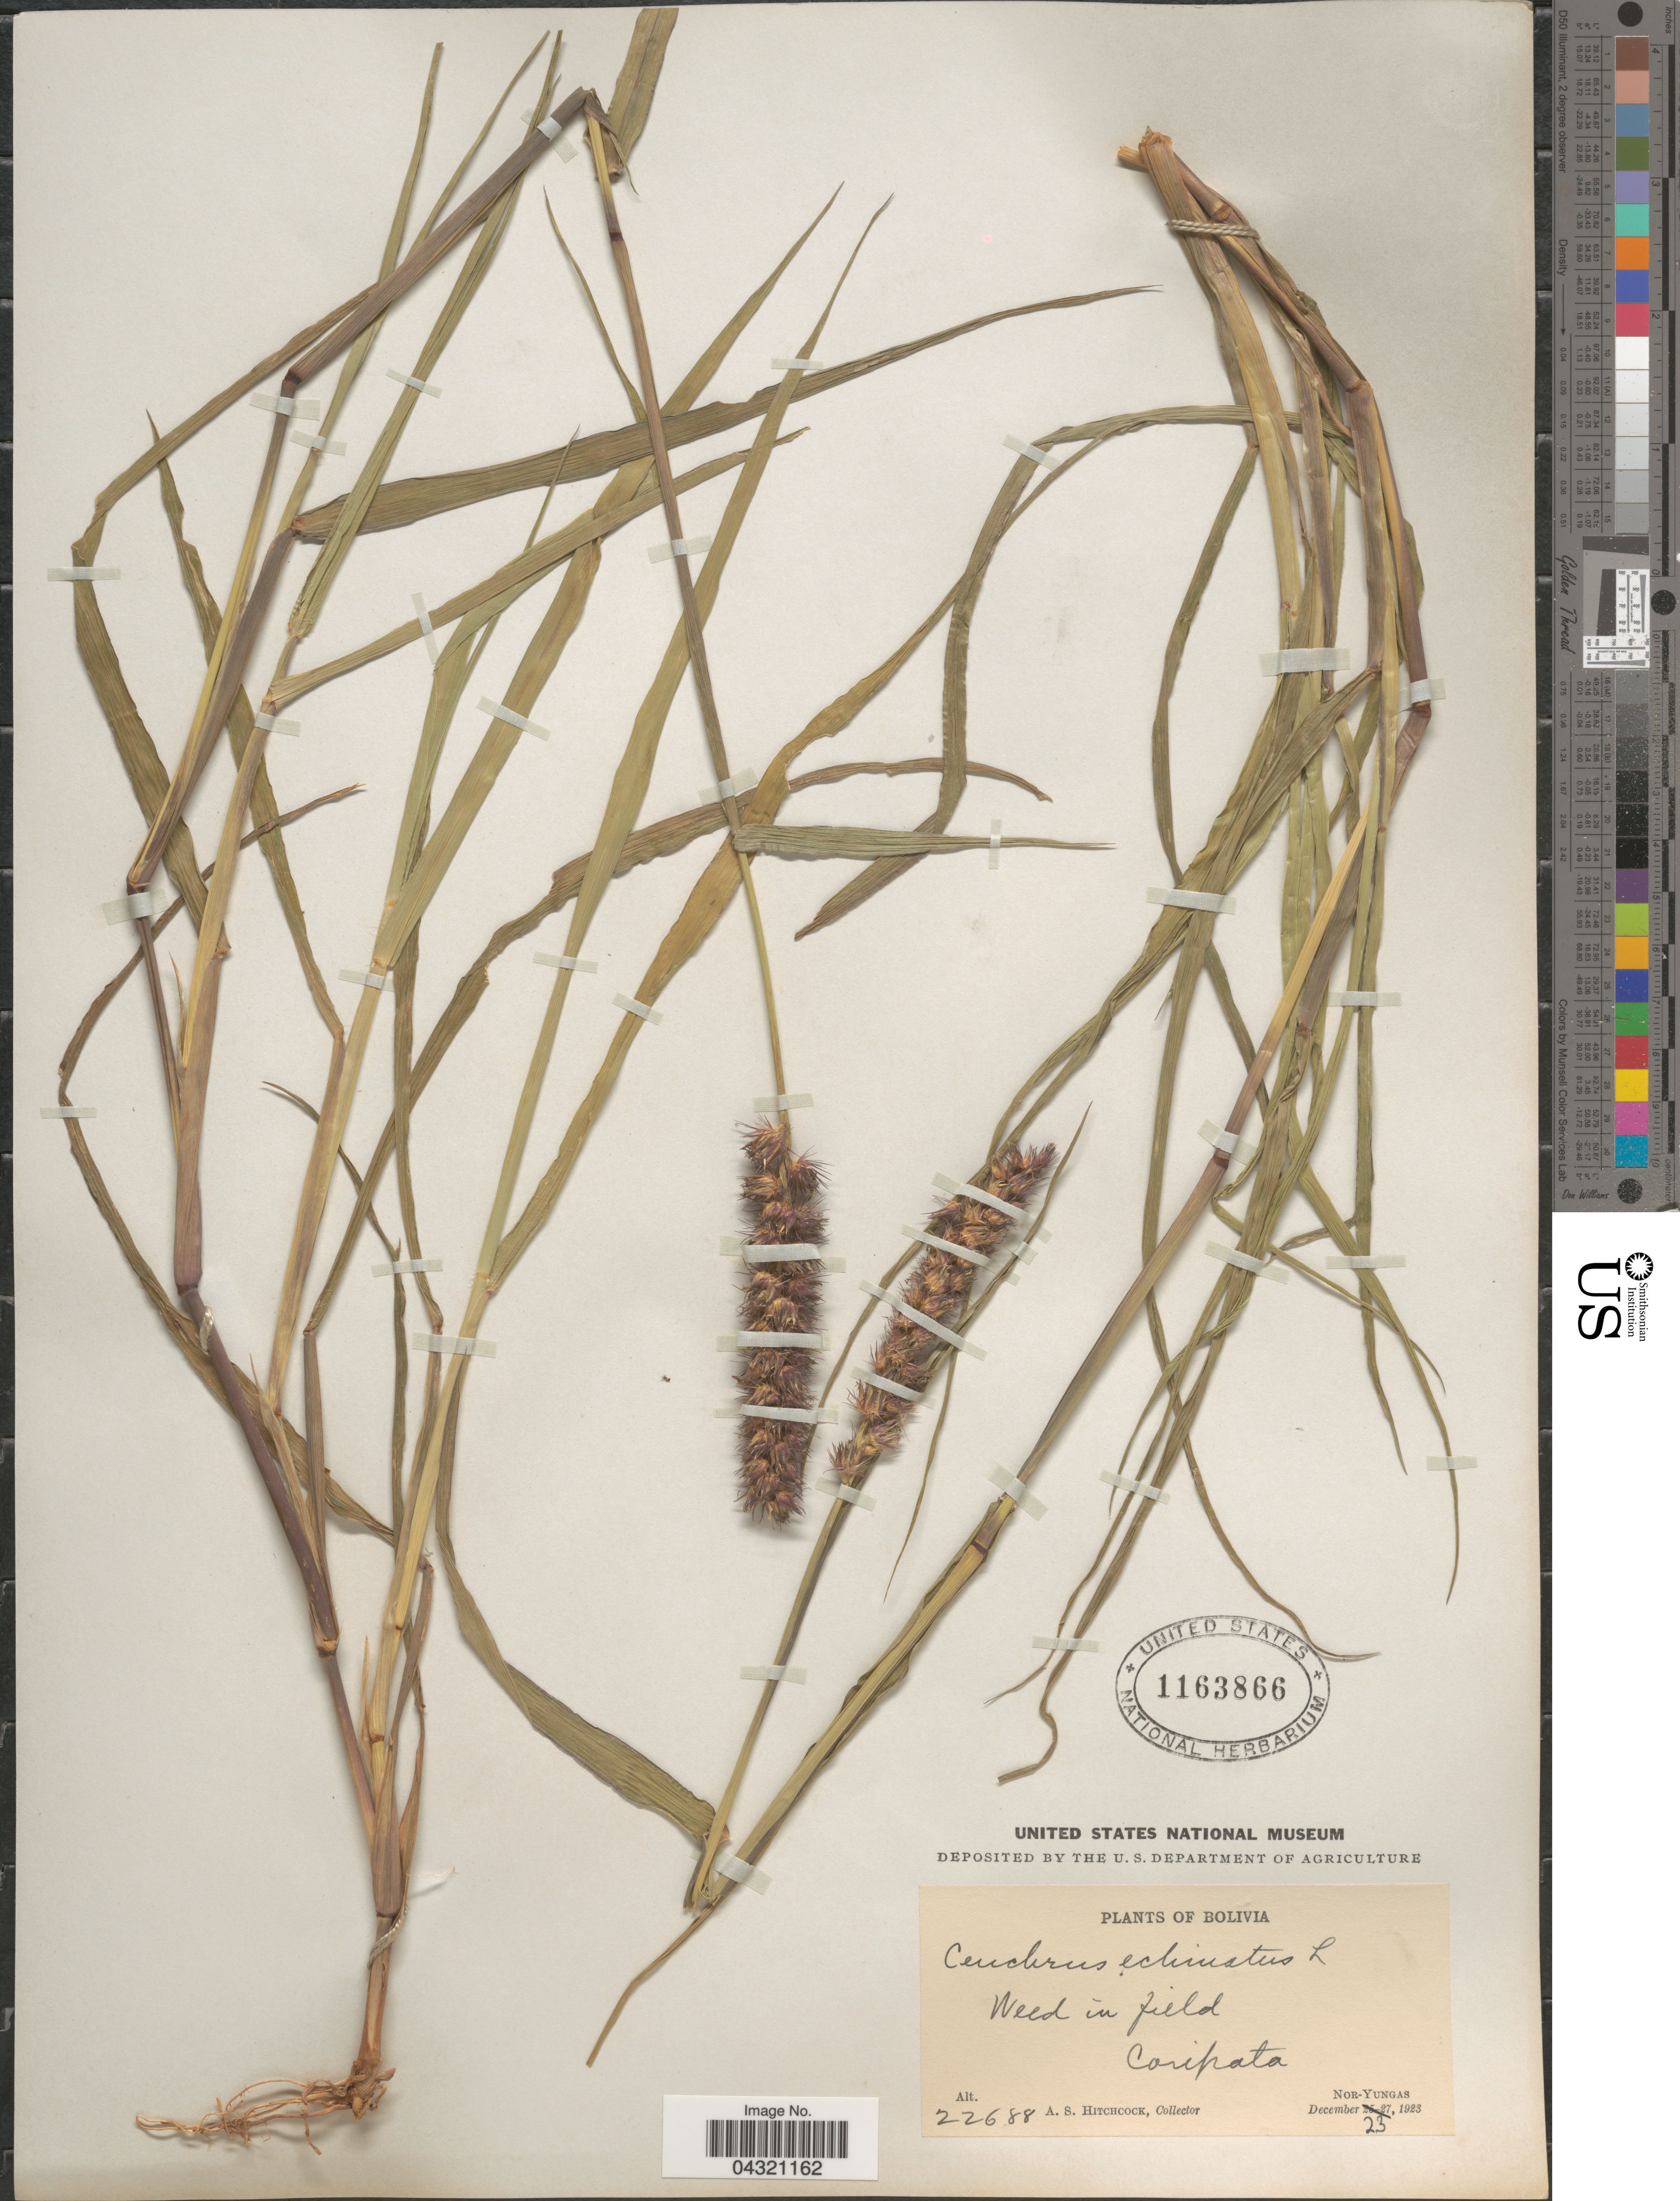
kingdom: Plantae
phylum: Tracheophyta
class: Liliopsida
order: Poales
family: Poaceae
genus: Cenchrus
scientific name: Cenchrus echinatus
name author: L.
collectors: A. S. Hitchcock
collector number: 22688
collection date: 1923-12-23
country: Bolivia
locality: Coripata. Nor-Yungas.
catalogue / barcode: US 1163866